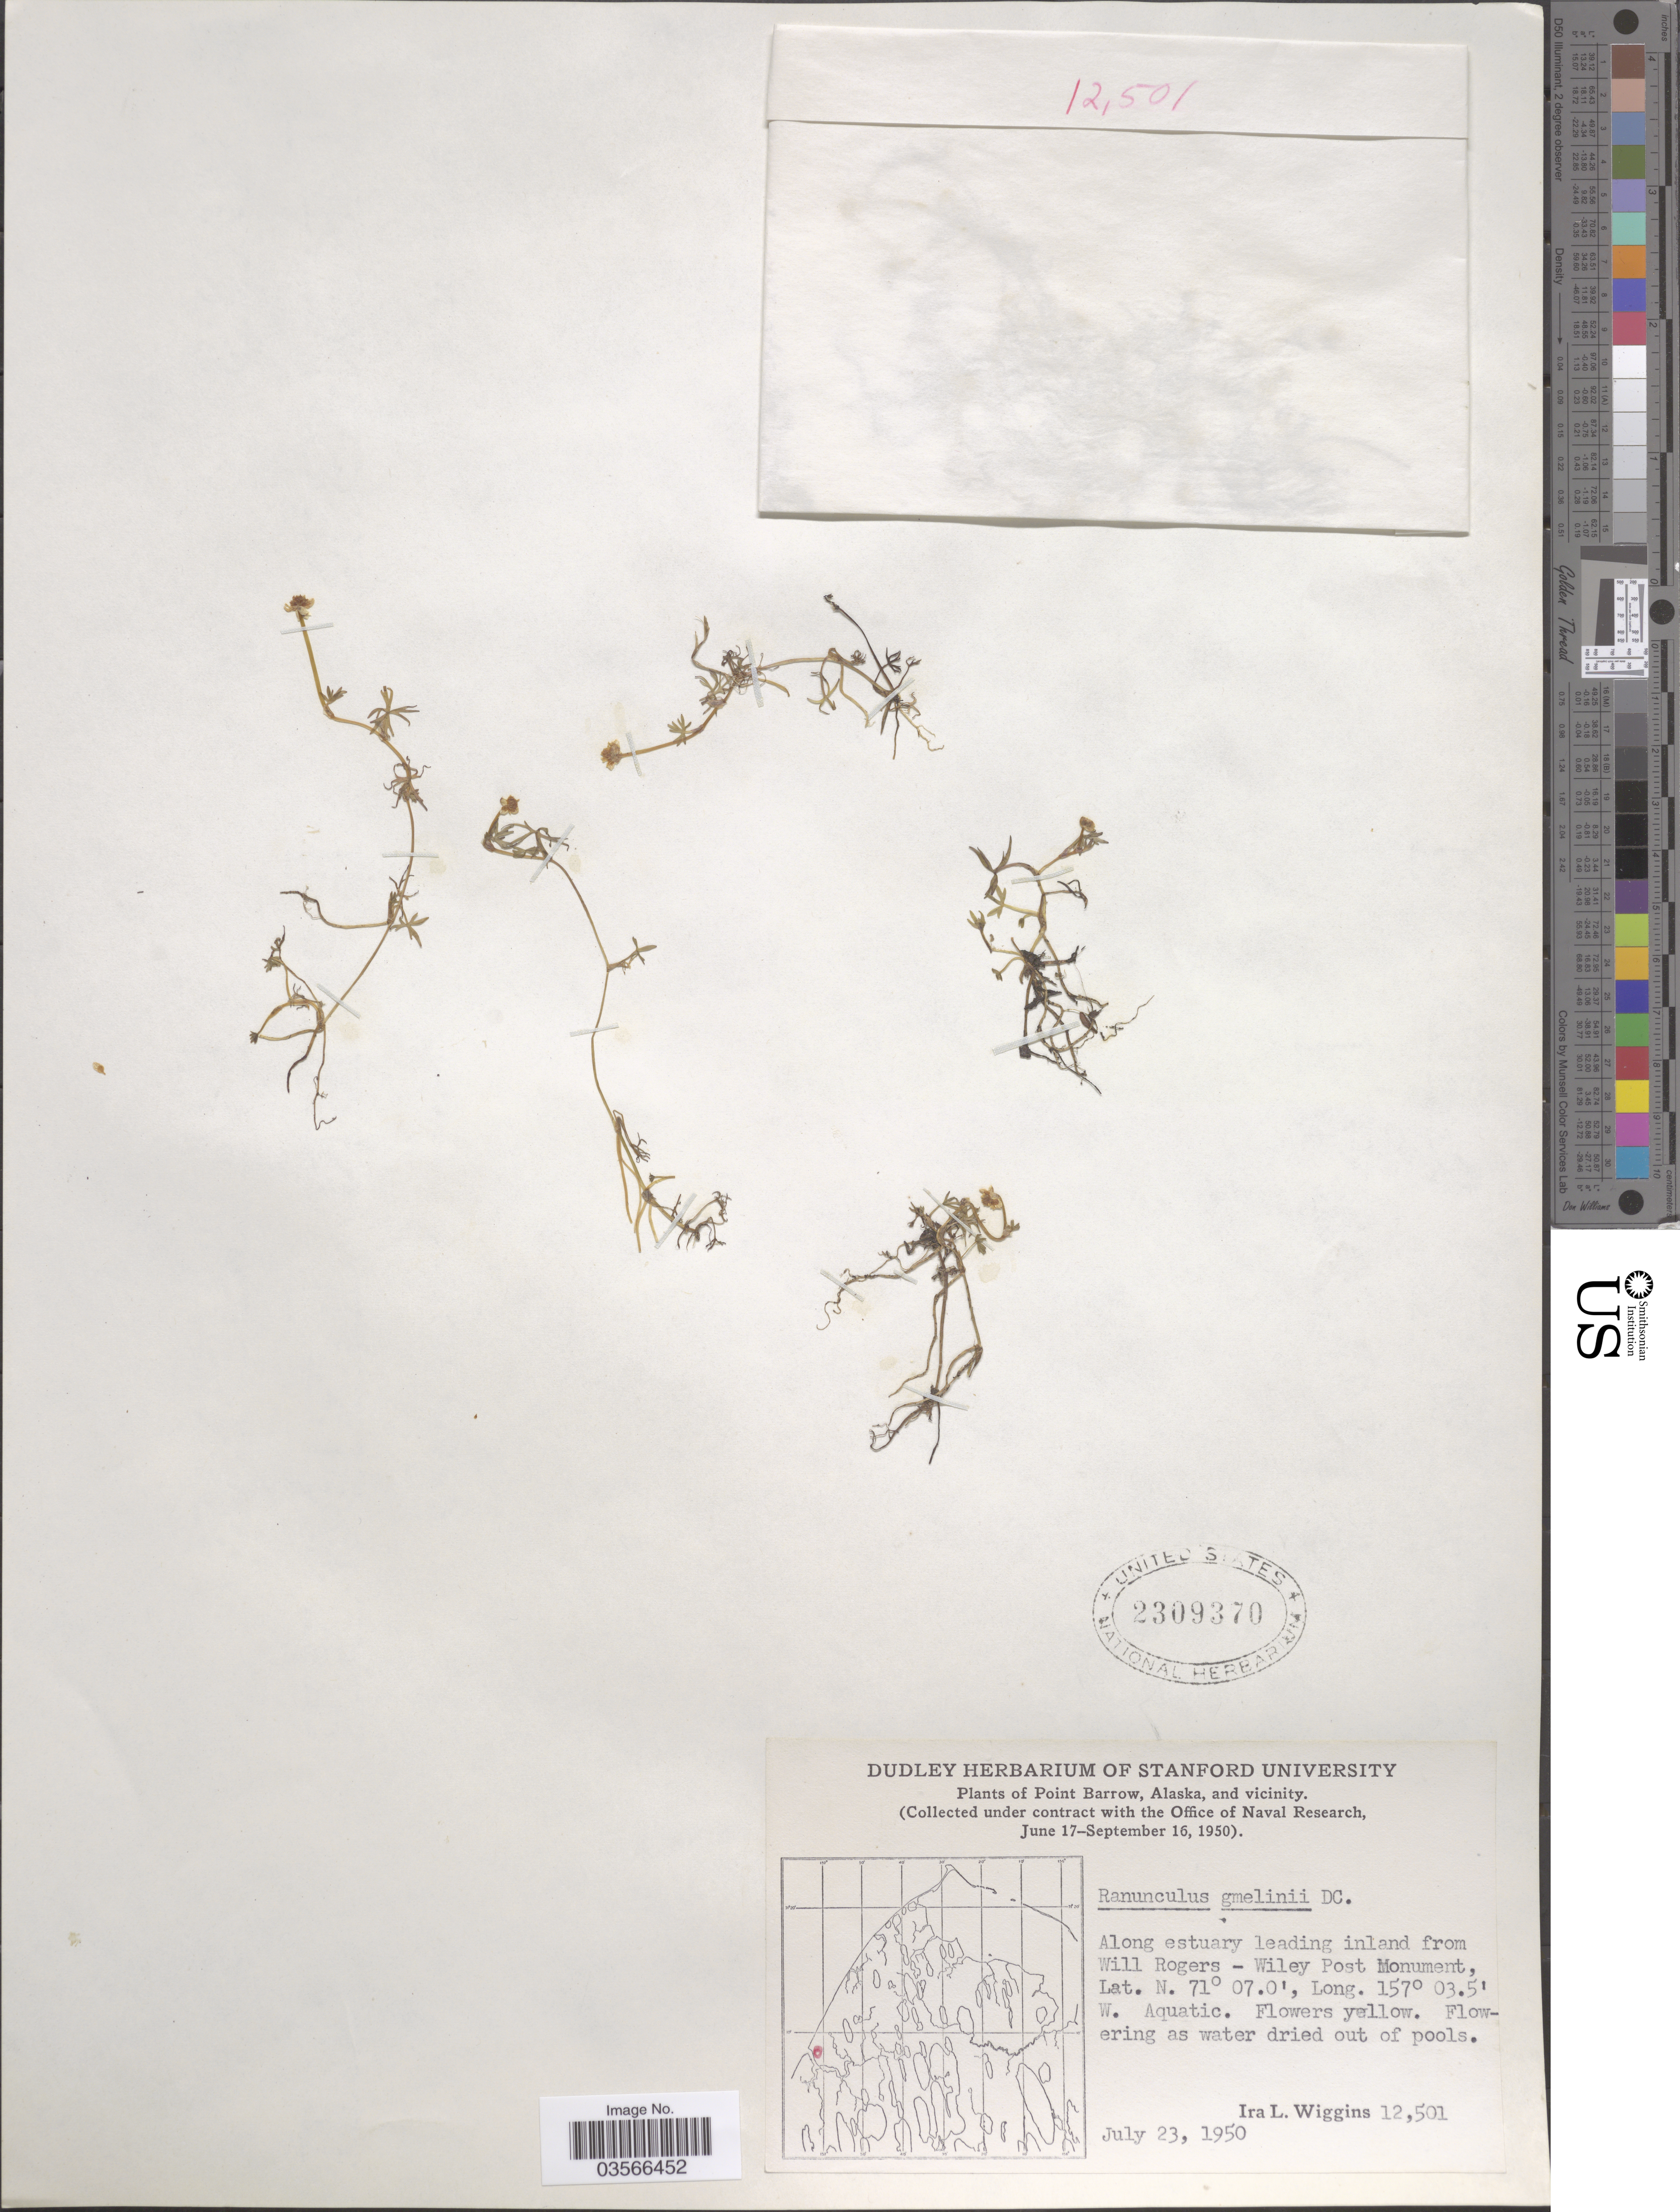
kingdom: Plantae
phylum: Tracheophyta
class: Magnoliopsida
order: Ranunculales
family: Ranunculaceae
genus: Ranunculus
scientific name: Ranunculus gmelinii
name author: DC.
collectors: I. L. Wiggins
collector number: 12501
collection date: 1950-07-23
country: United States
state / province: Alaska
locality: Point Barrow, Alaska, and vicinity. Along estuary leading inland from Will Rogers - Wiley Post Monument. W. Aquatic.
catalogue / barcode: US 2309370